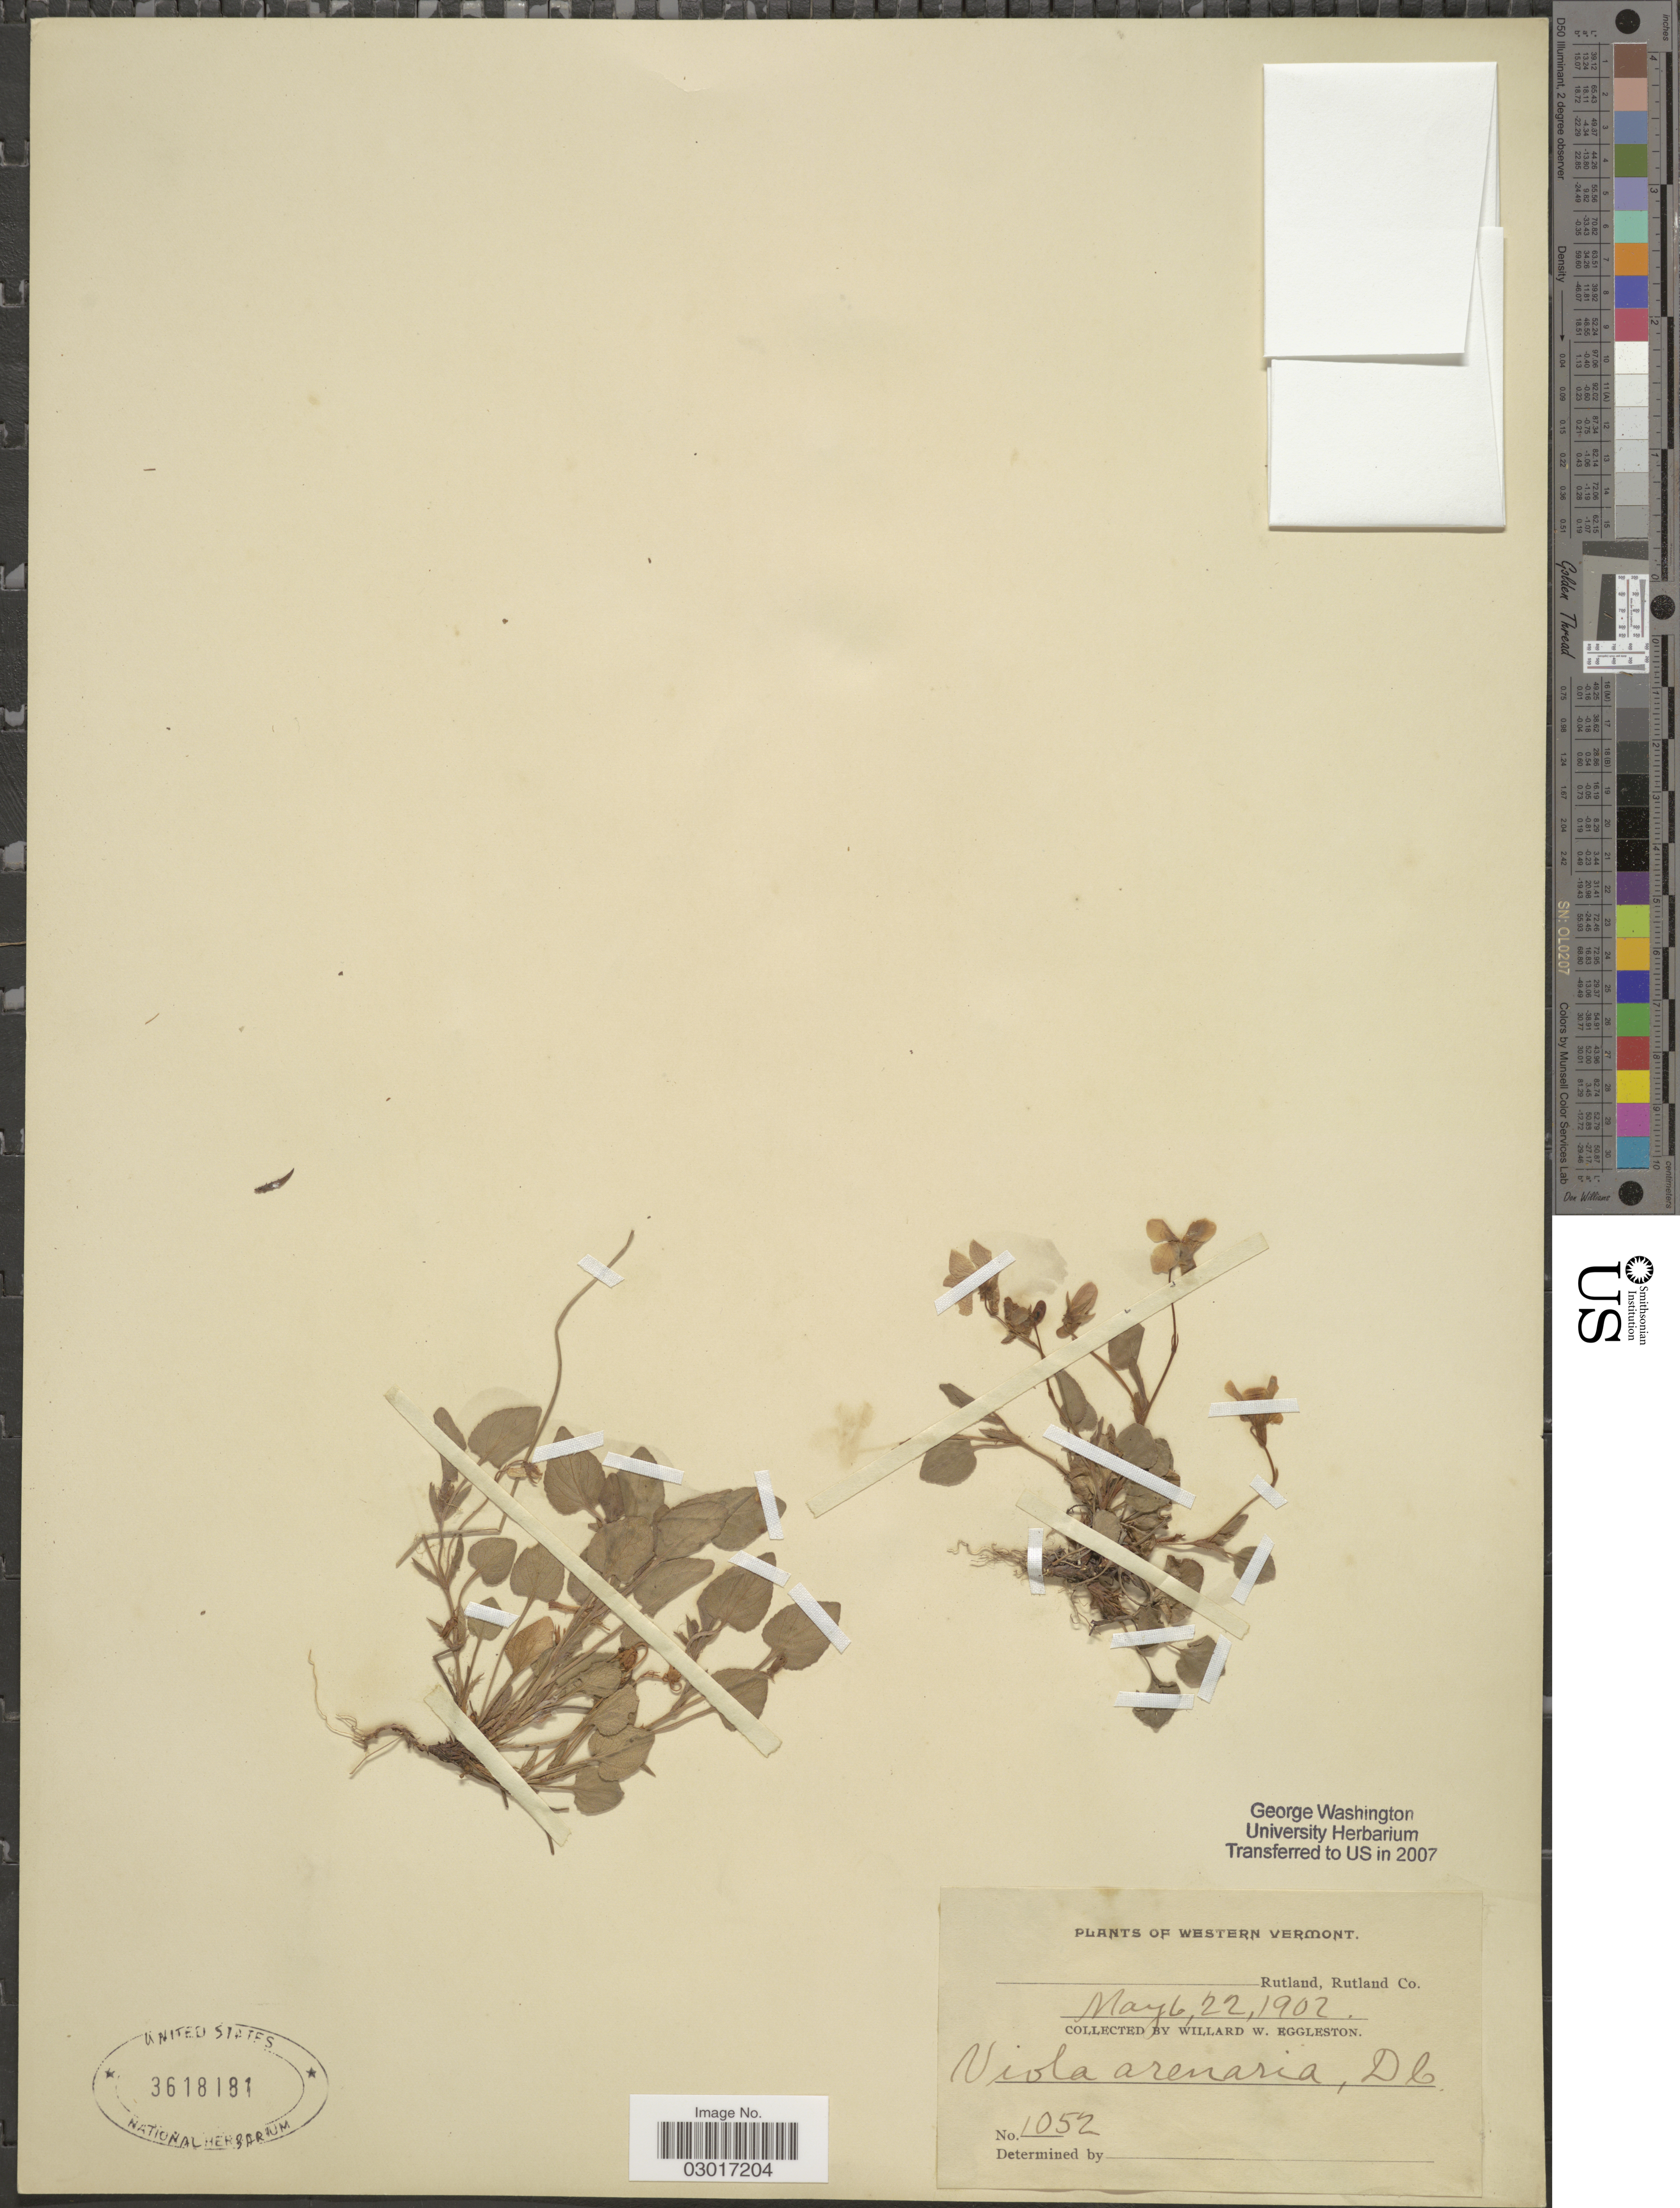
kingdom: Plantae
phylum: Tracheophyta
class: Magnoliopsida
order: Malpighiales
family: Violaceae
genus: Viola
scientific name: Viola subviscosa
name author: Greene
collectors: W. W. Eggleston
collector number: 1052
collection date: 1902-05-06/1902-05-22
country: United States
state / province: Vermont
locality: Western Vermont. Rutland, Rutland Co.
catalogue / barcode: US 3618181